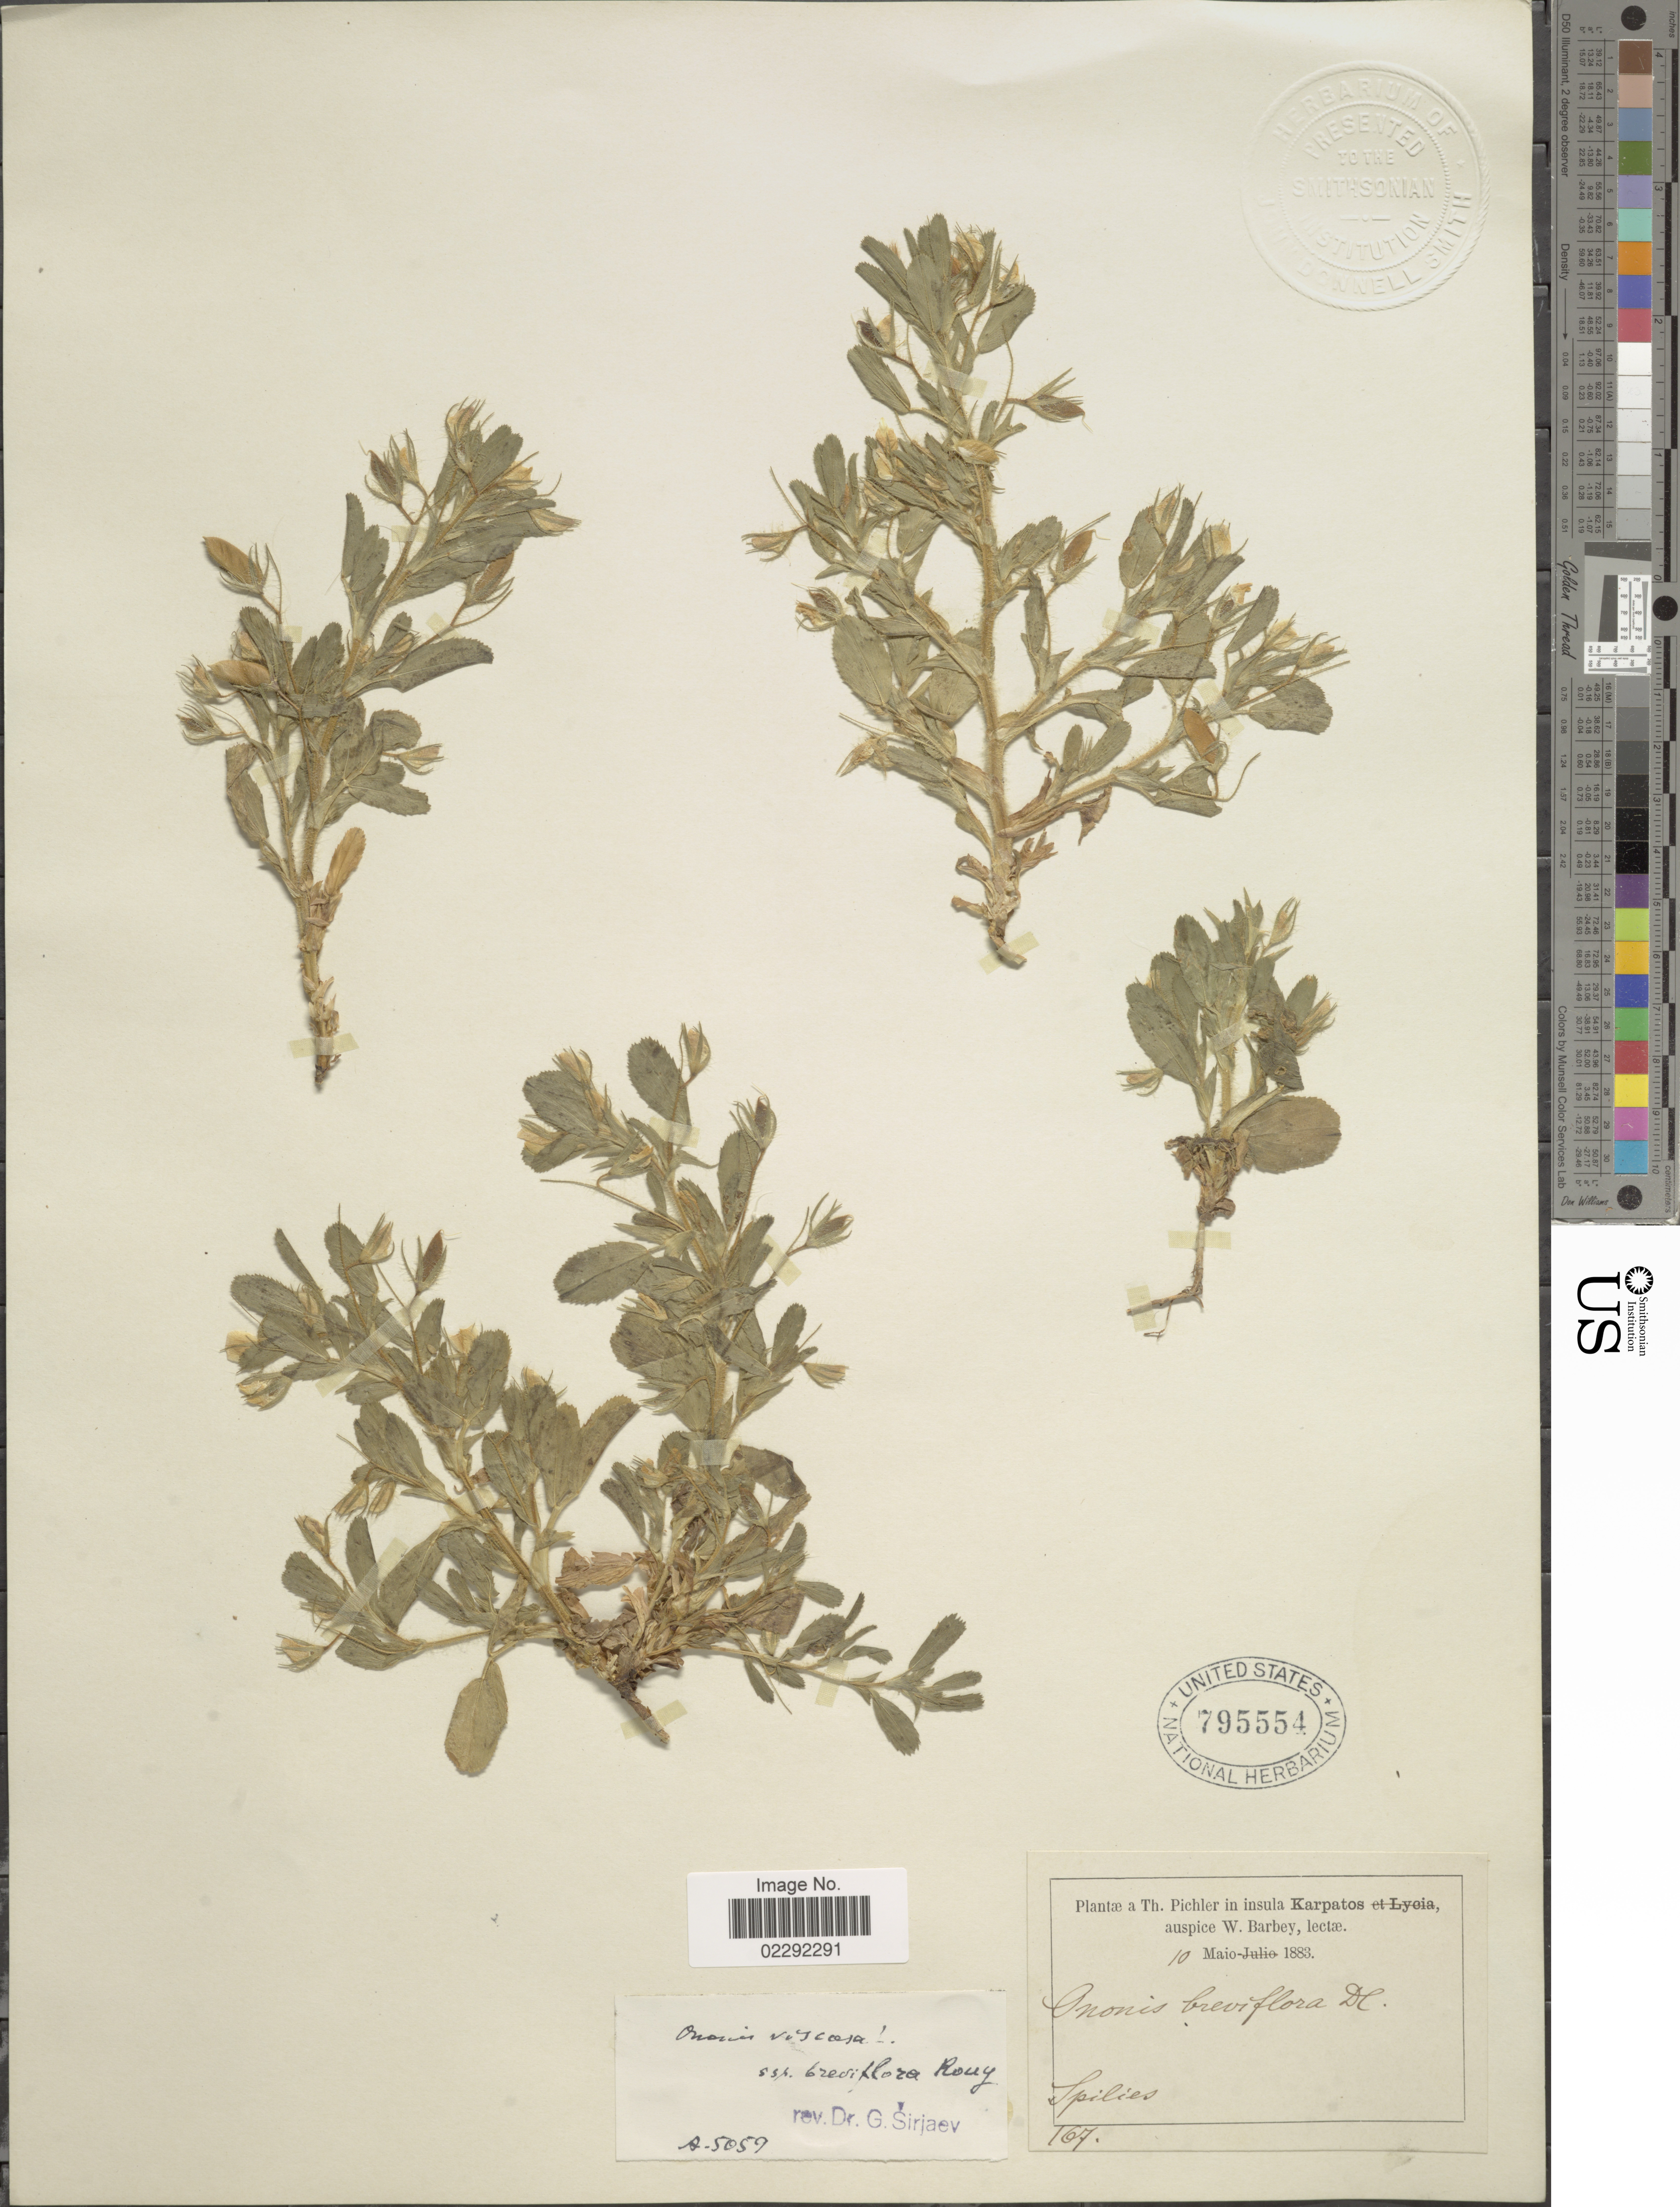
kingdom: Plantae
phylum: Tracheophyta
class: Magnoliopsida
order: Fabales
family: Fabaceae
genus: Ononis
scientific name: Ononis viscosa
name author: L.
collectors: T. Pichler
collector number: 167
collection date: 1883-05-10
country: Greece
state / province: South Aegean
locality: Insula Karpatos. Spilies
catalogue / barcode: US 795554